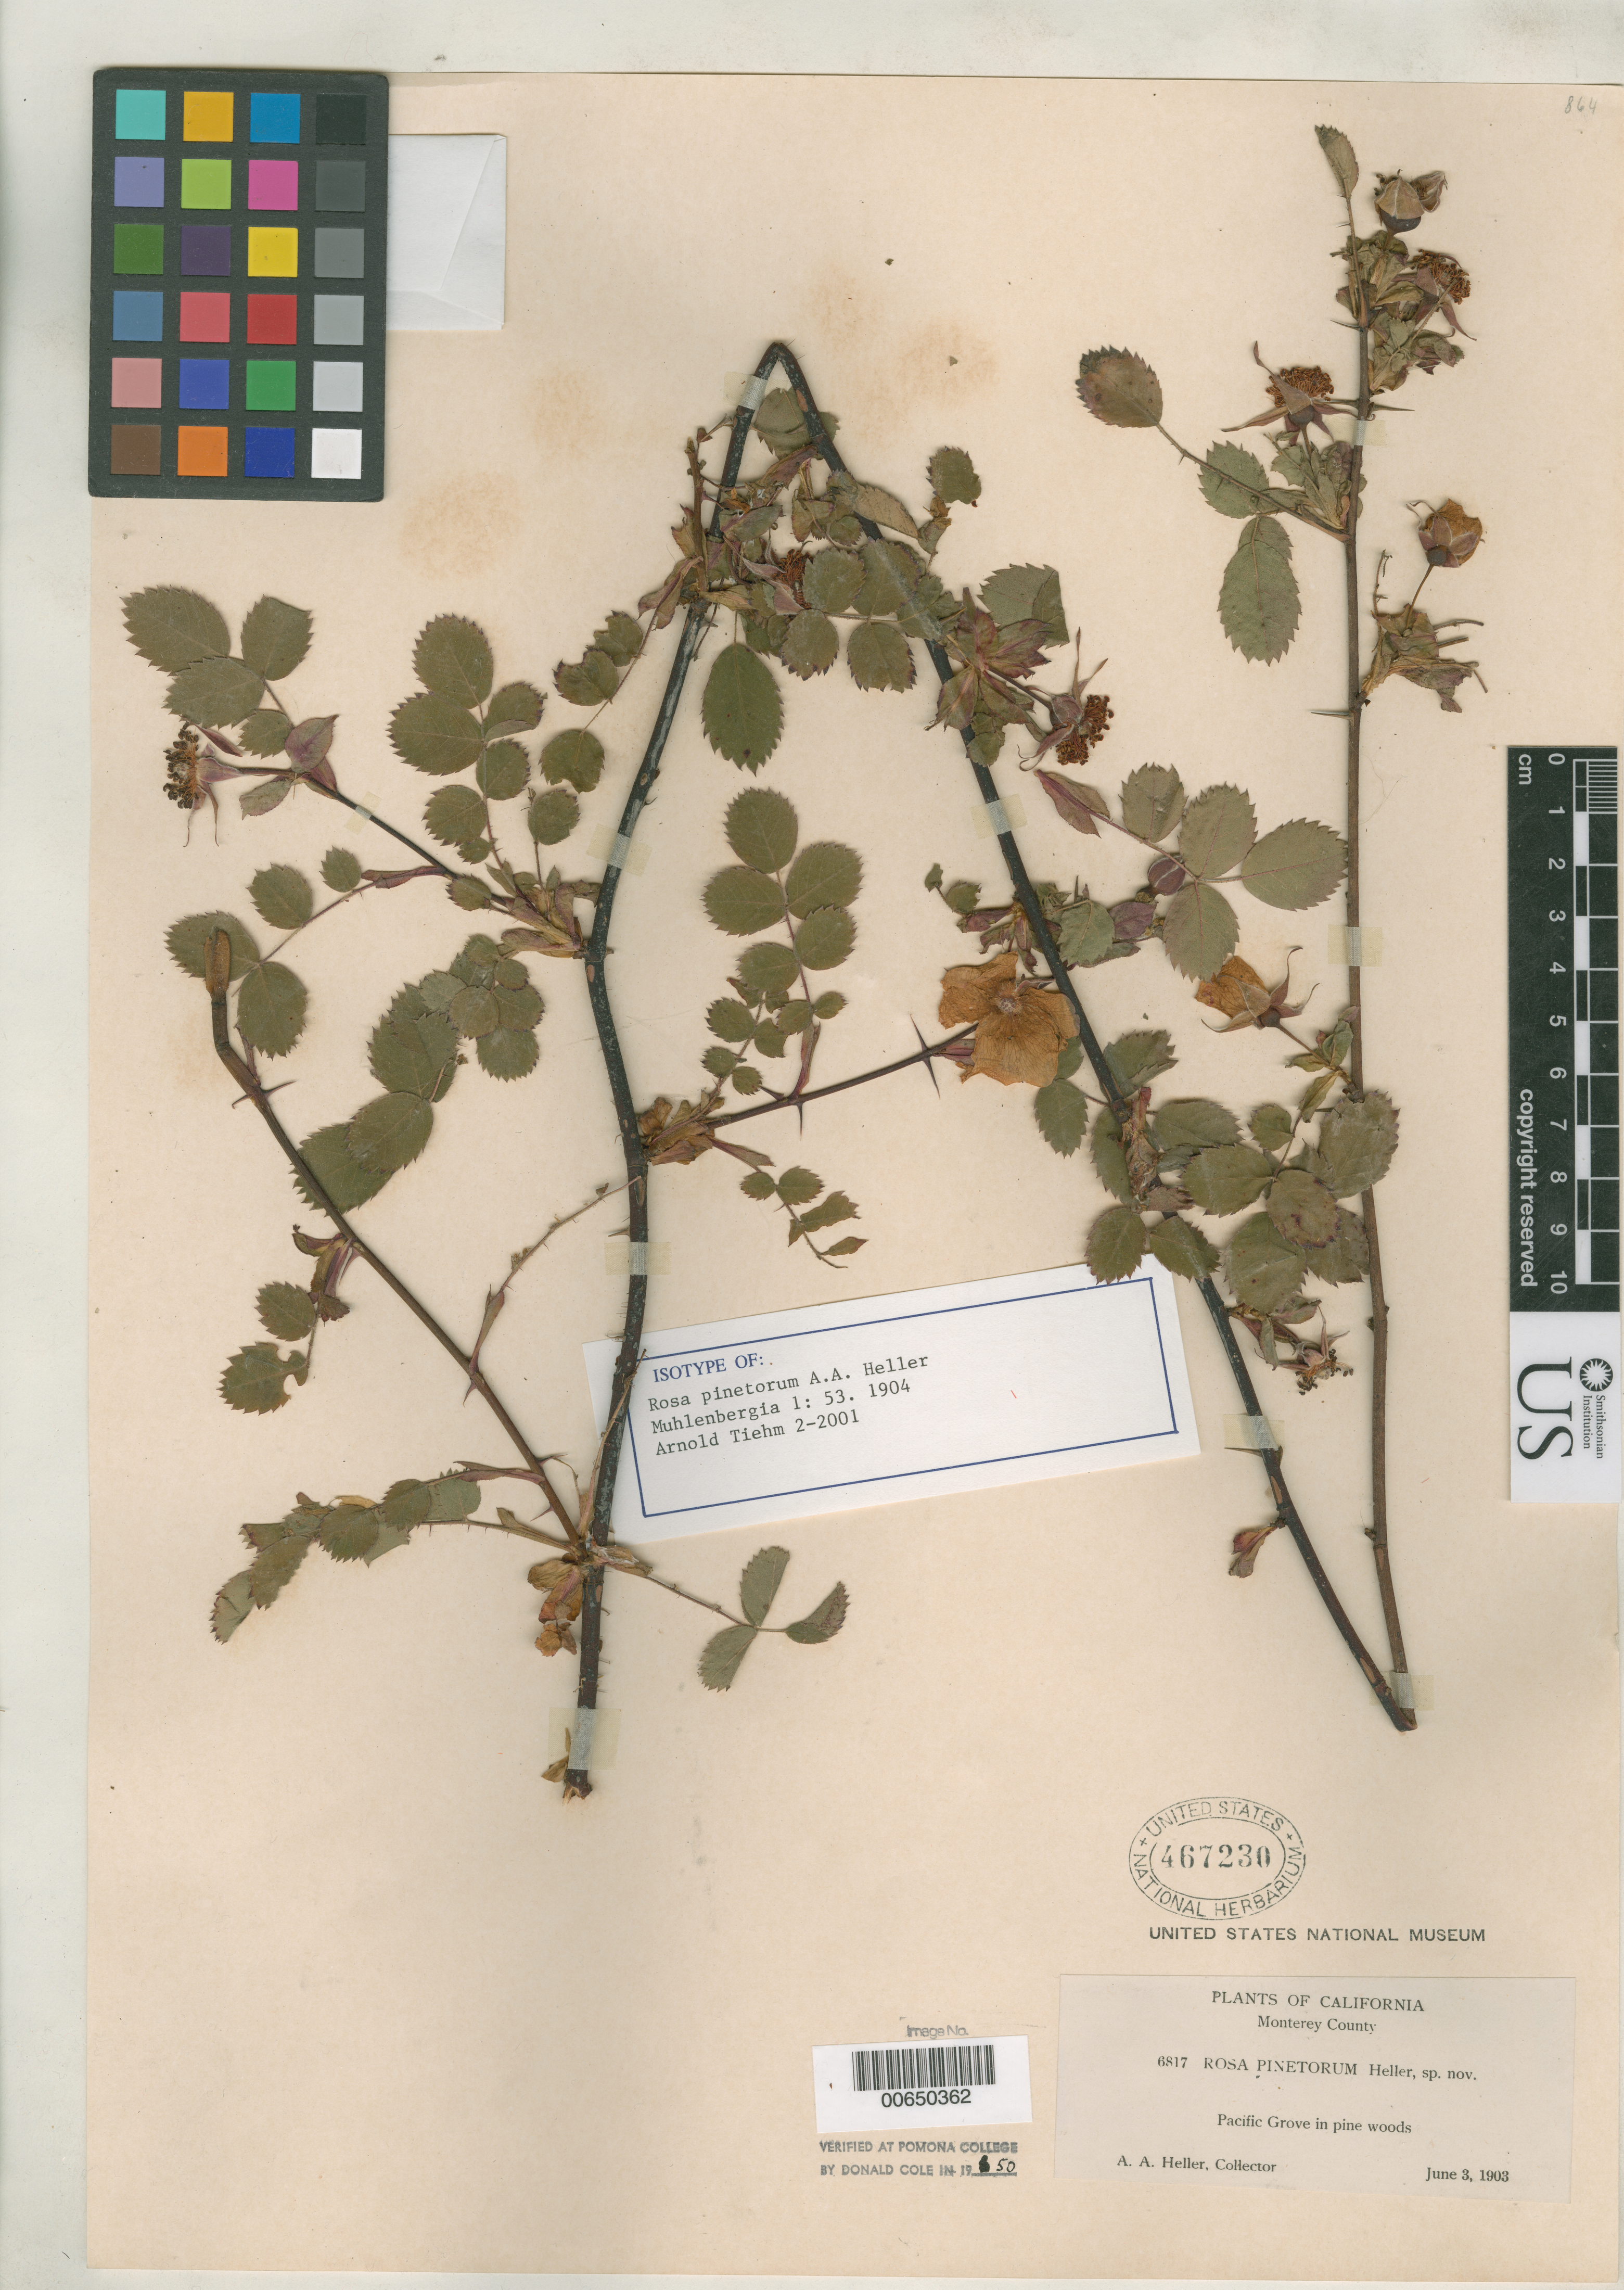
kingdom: Plantae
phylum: Tracheophyta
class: Magnoliopsida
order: Rosales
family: Rosaceae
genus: Rosa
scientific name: Rosa pinetorum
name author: A. Heller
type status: Isotype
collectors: A. A. Heller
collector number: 6817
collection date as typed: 03 Jun 1903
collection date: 1903-06-03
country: United States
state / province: California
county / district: Monterey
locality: Pacific Grove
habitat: In pine woods.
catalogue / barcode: US 467230